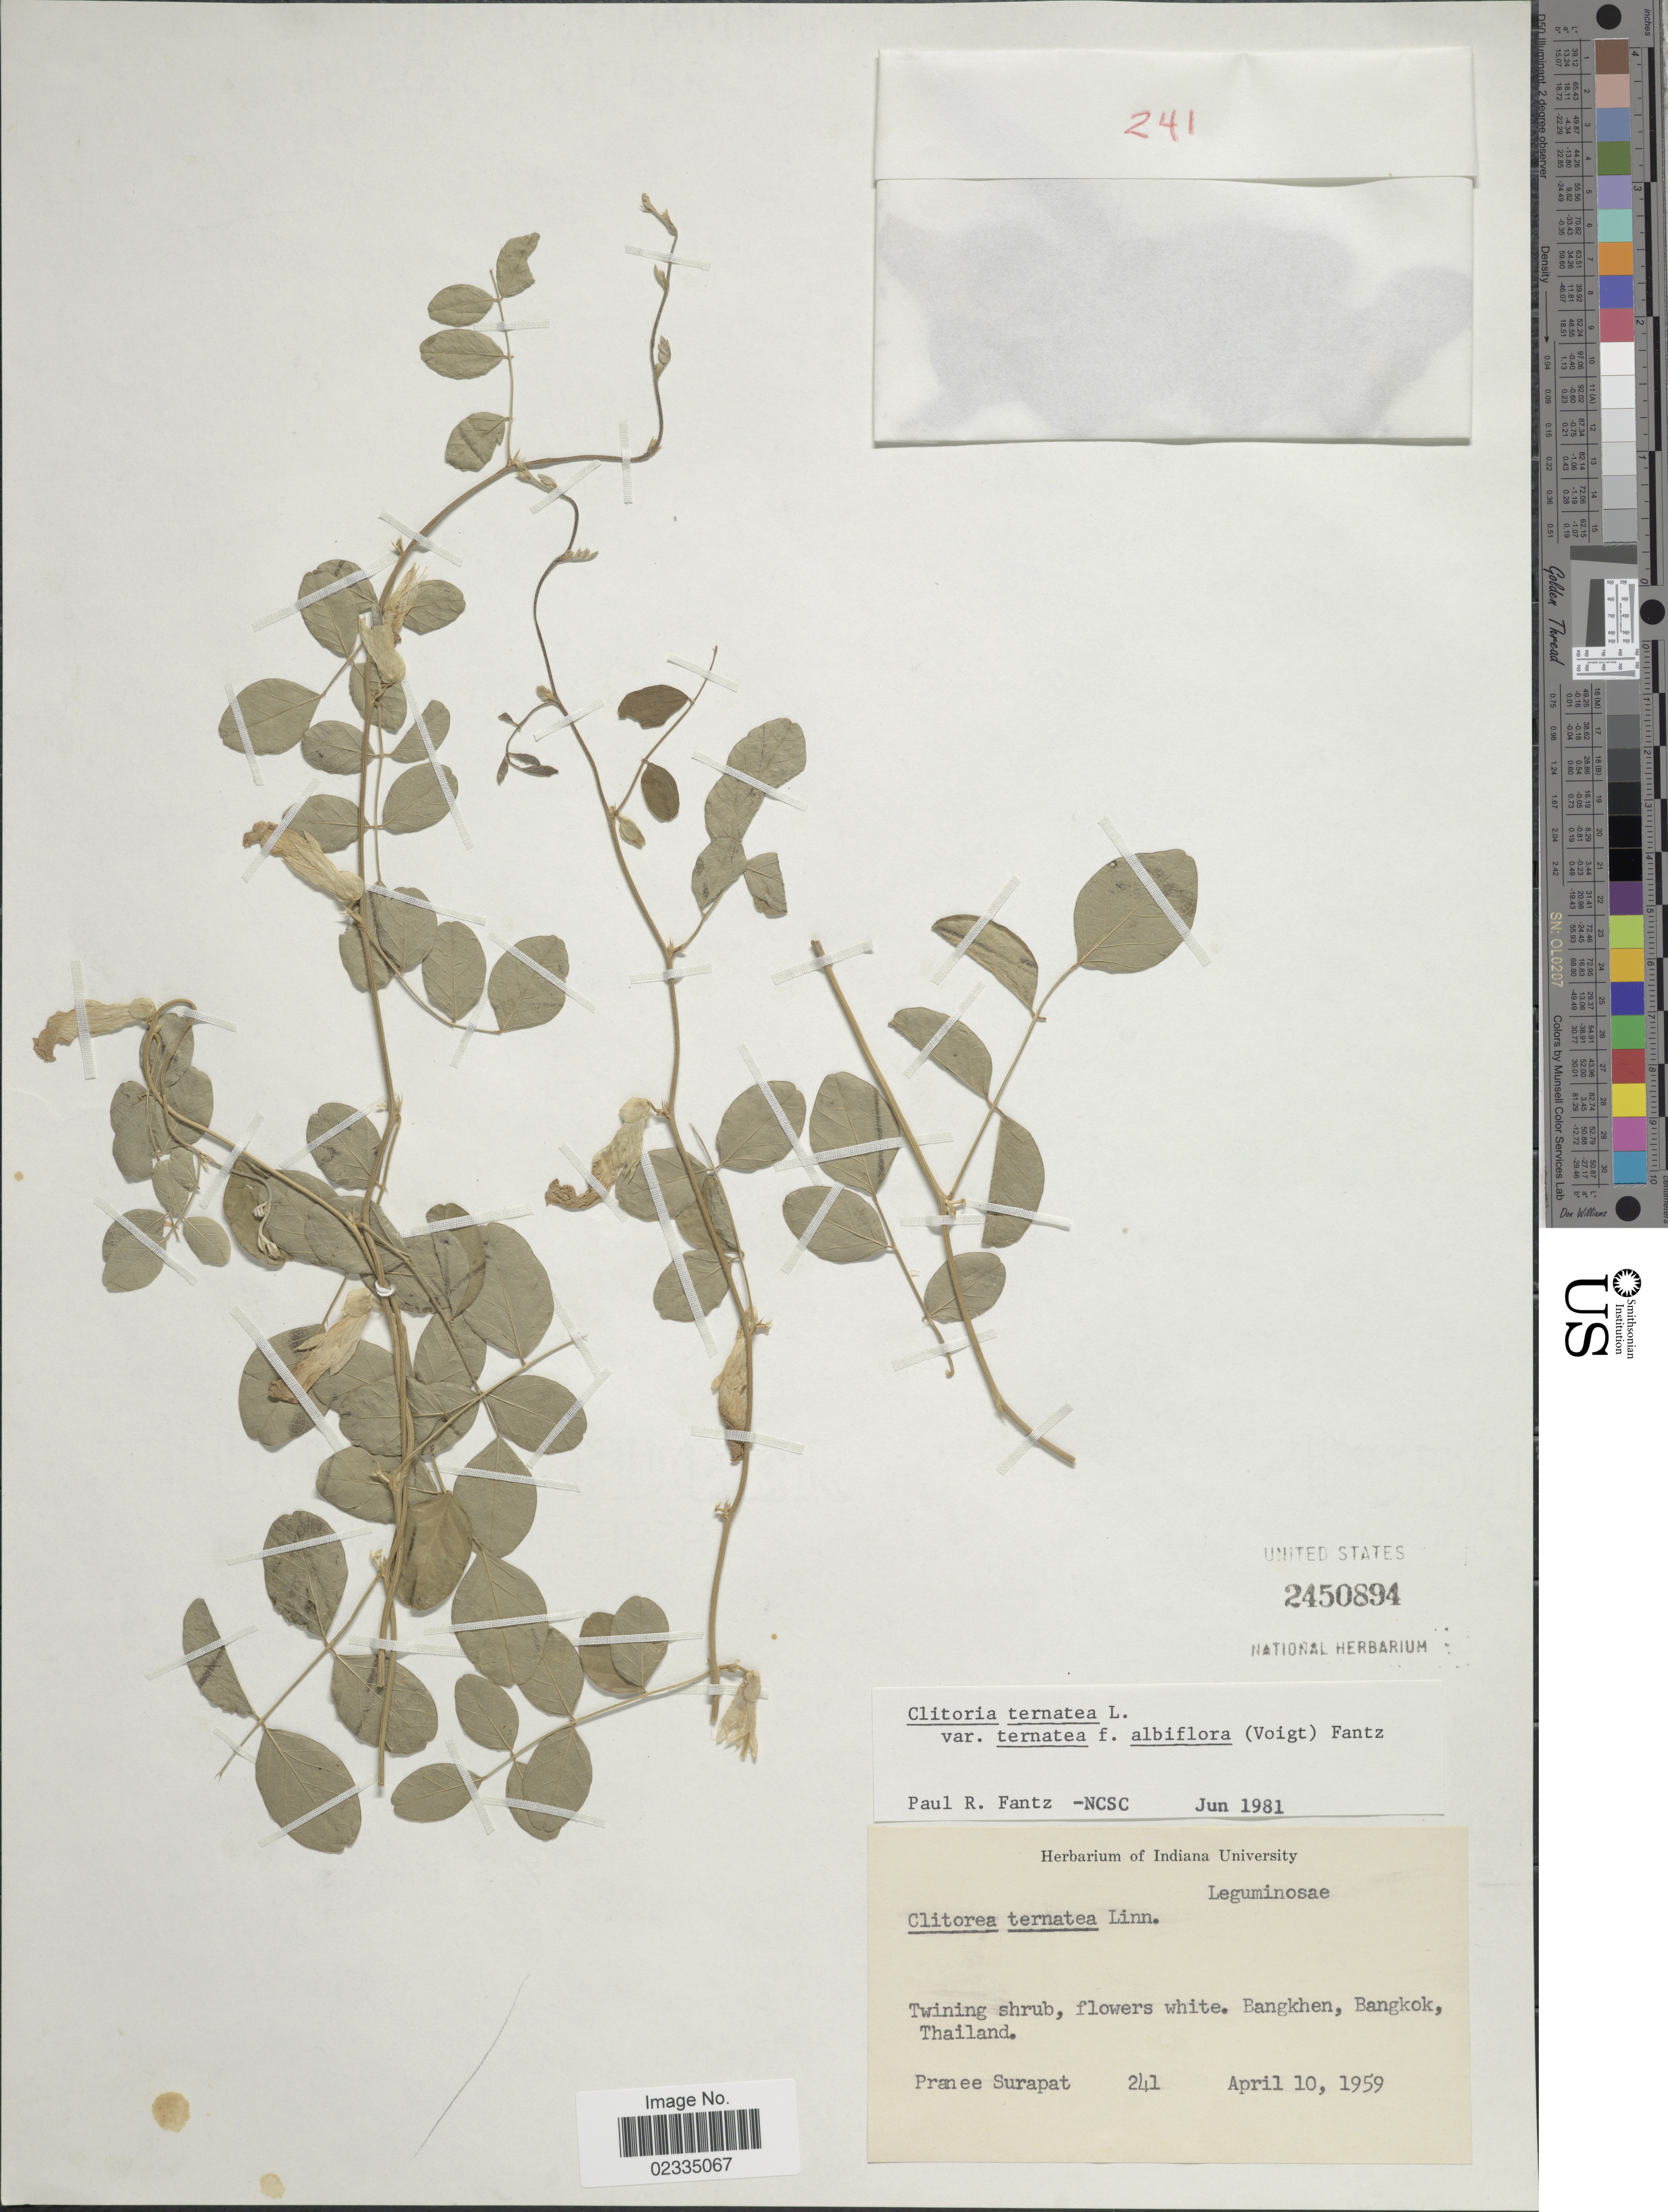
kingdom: Plantae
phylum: Tracheophyta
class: Magnoliopsida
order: Fabales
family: Fabaceae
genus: Clitoria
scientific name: Clitoria ternatea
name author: L.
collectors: P. Surapat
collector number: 241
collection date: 1959-04-10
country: Thailand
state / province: Bangkok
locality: Bangkhen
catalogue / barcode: US 2450894